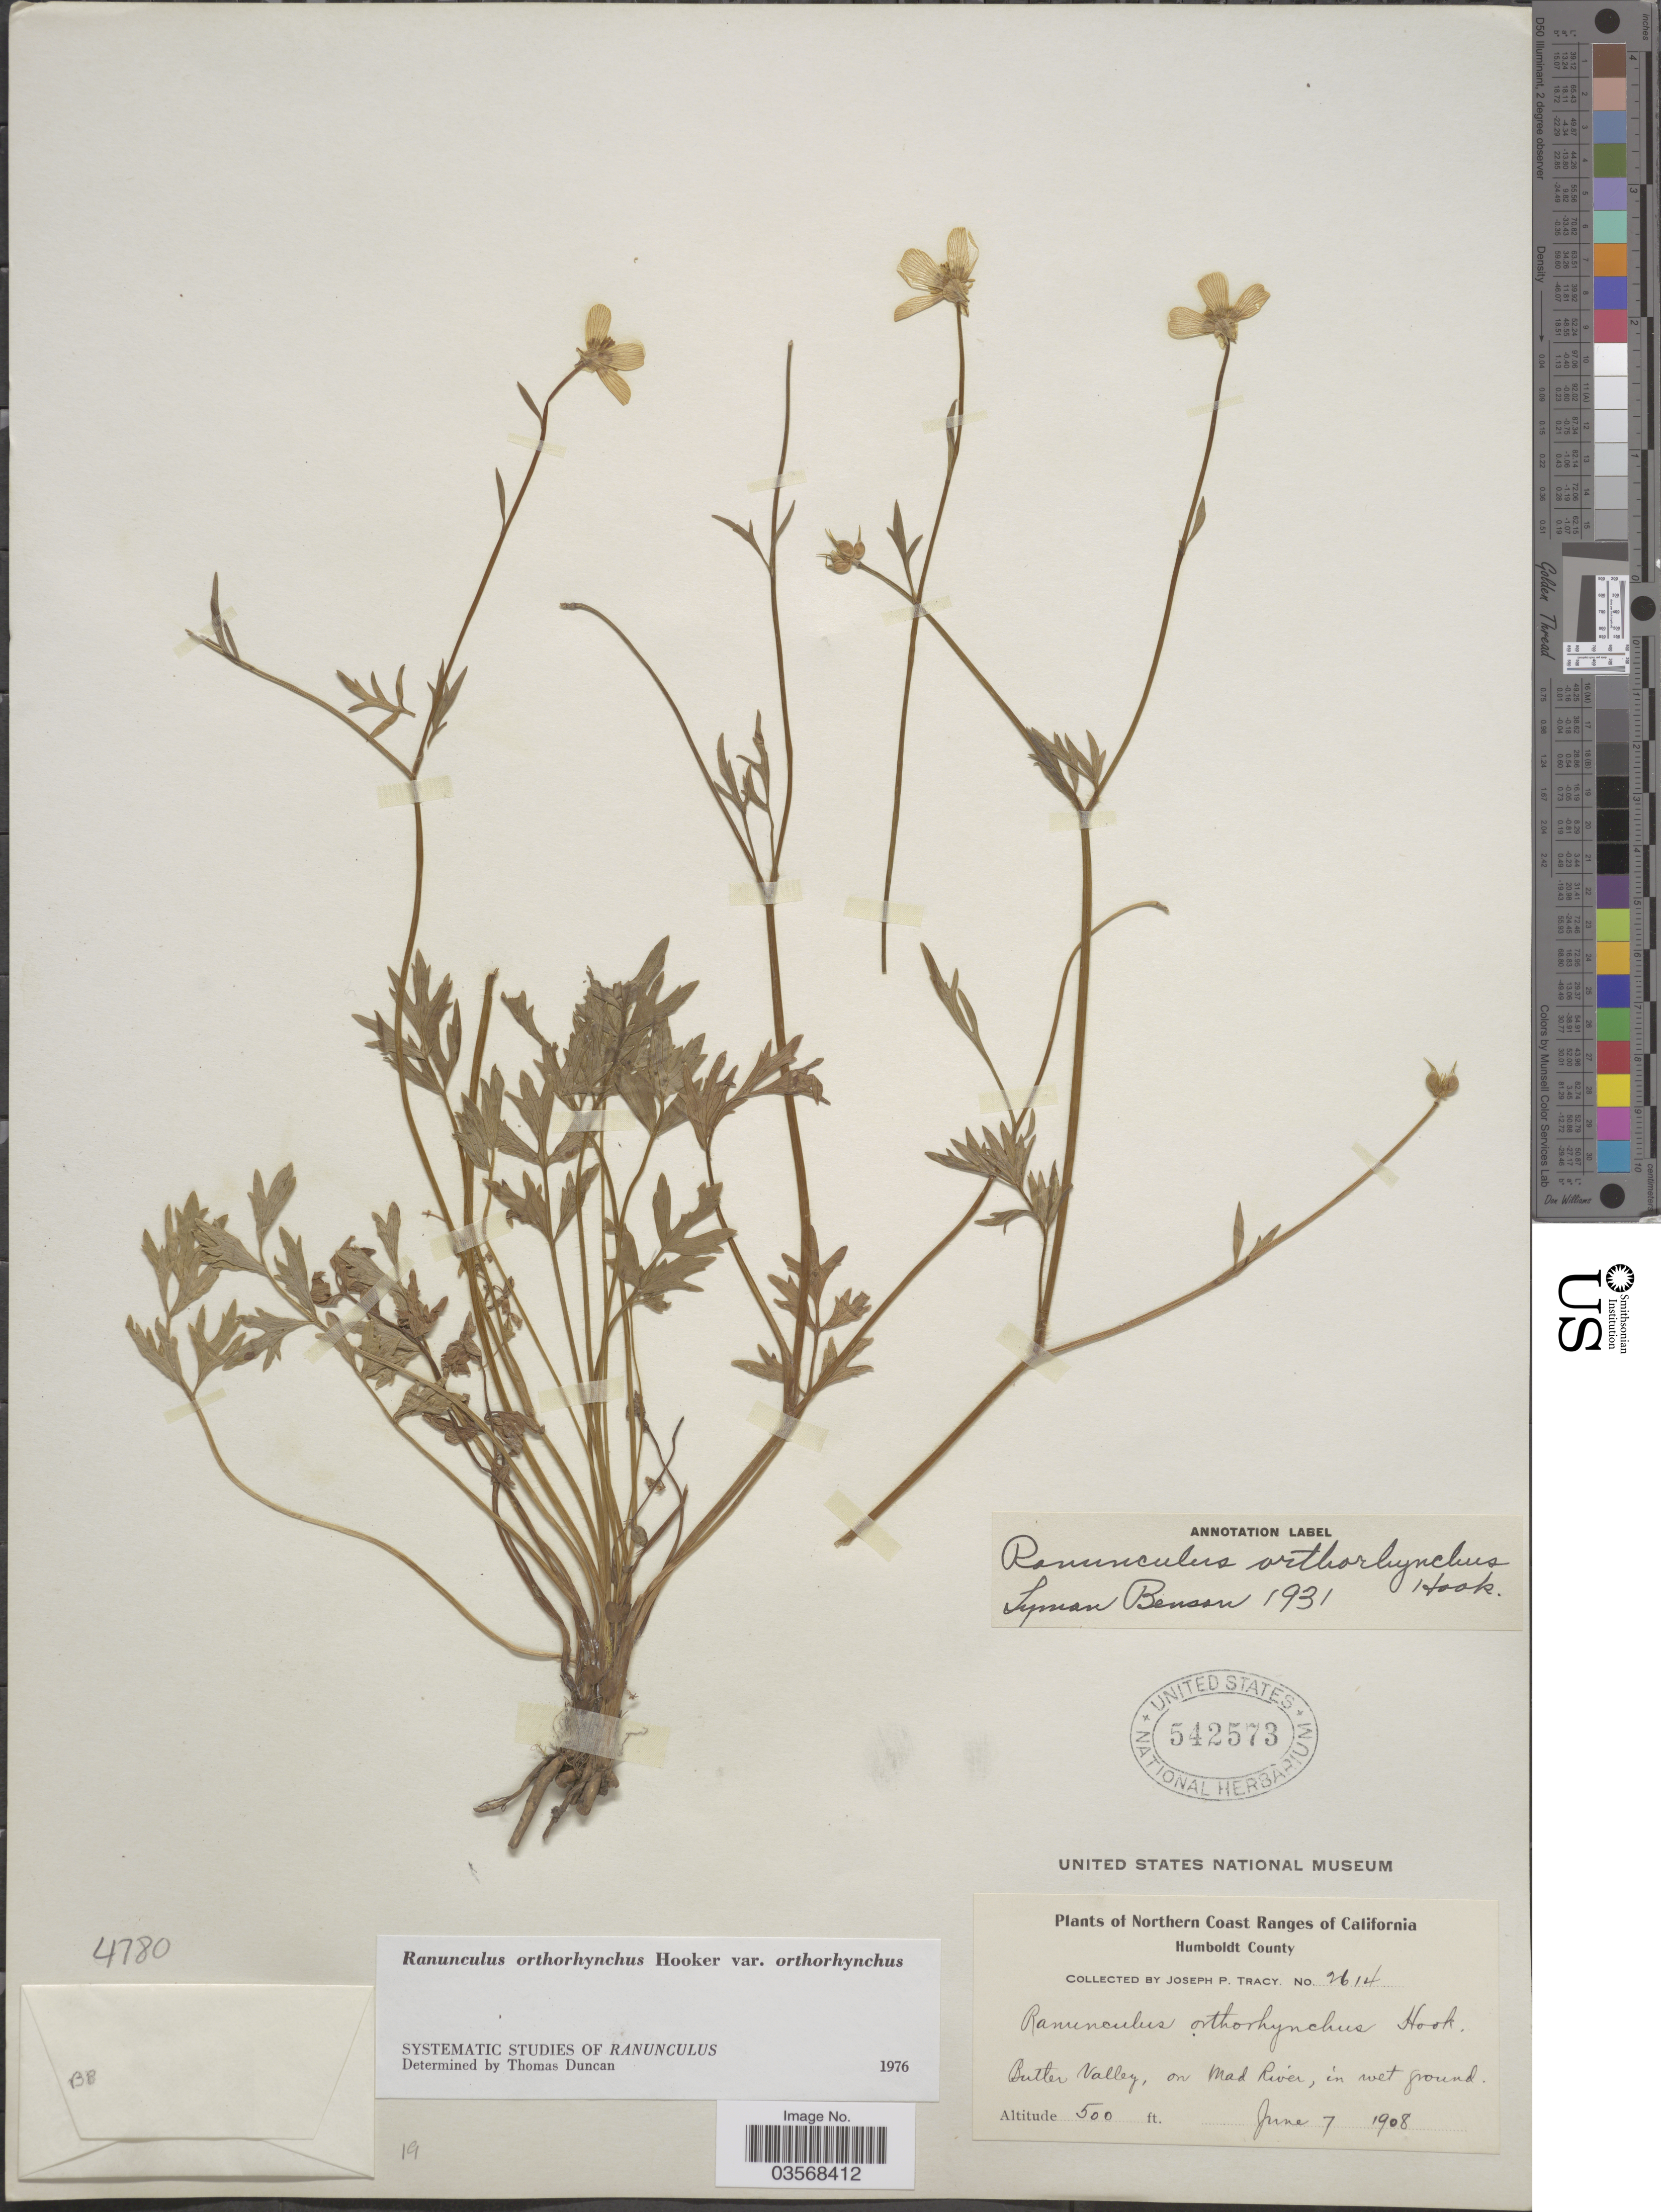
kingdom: Plantae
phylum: Tracheophyta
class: Magnoliopsida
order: Ranunculales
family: Ranunculaceae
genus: Ranunculus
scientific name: Ranunculus orthorhynchus var. orthorhynchus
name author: Hook.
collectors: J. Tracy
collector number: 2614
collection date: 1908-06-07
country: United States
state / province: California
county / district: Humboldt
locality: Northern Coast Ranges of California. Humboldt County. Butler Valley, on Mad River.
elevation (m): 152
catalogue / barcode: US 542573